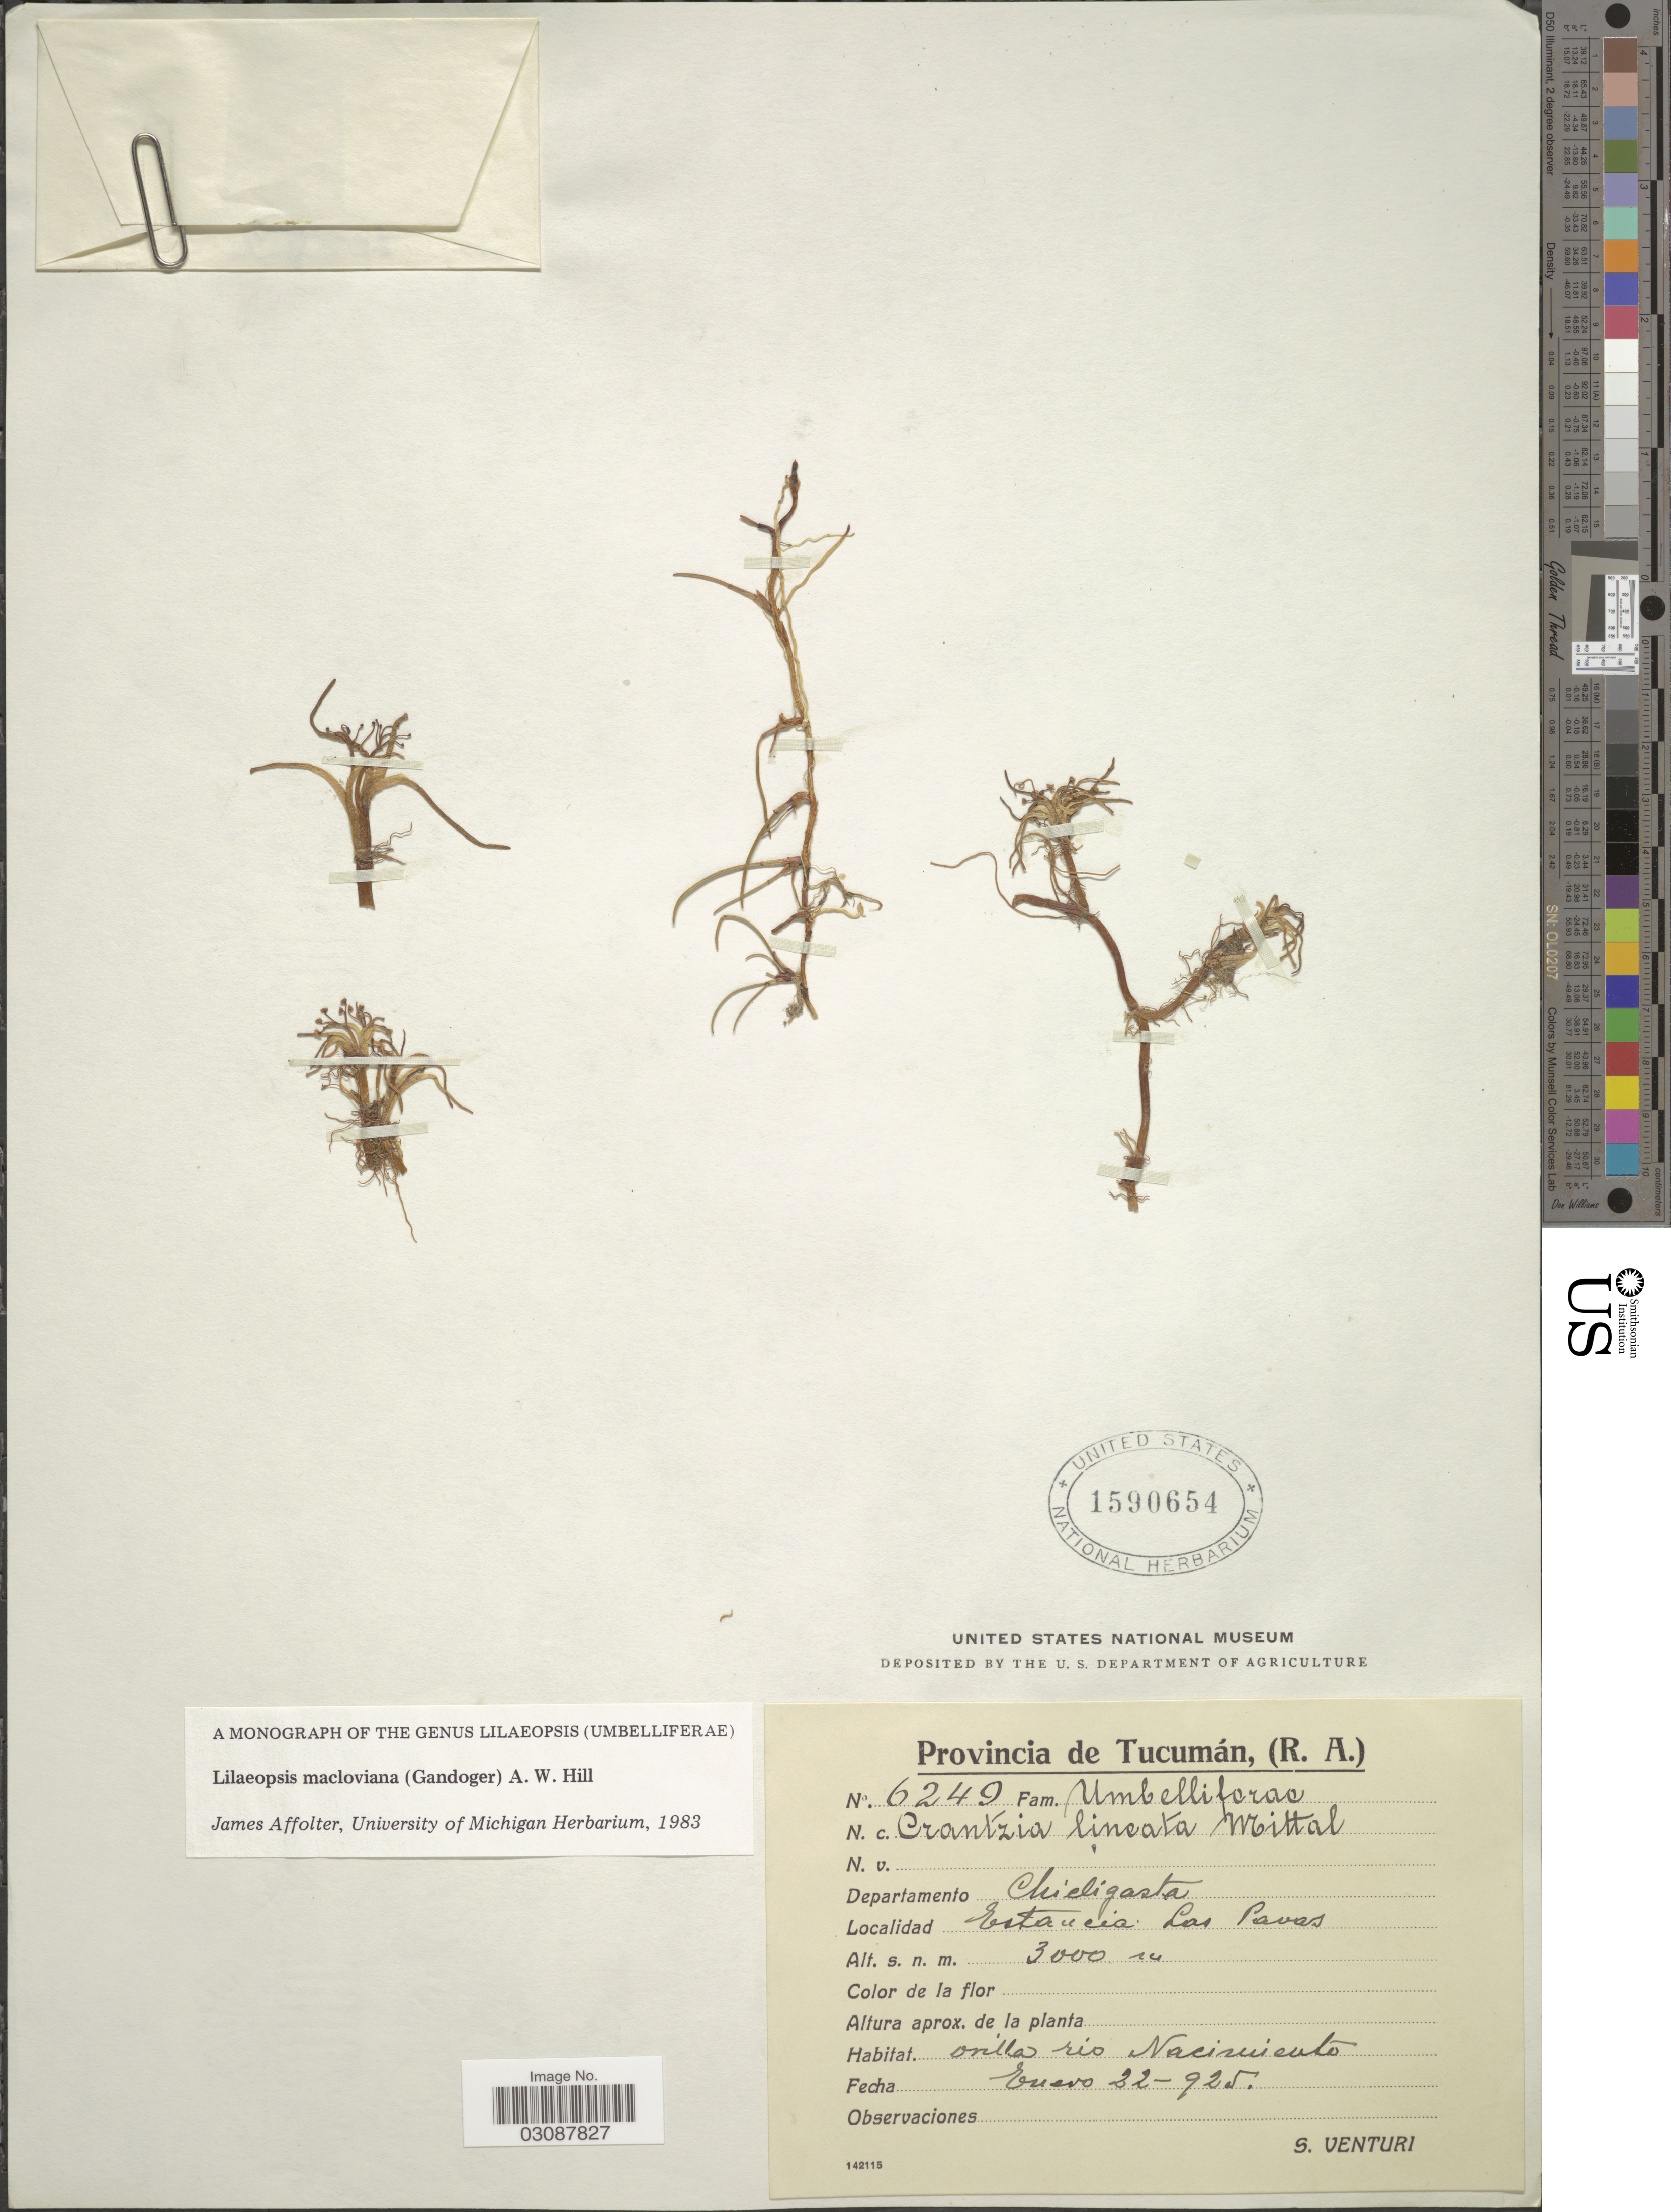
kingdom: Plantae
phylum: Tracheophyta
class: Magnoliopsida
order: Apiales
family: Apiaceae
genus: Lilaeopsis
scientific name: Lilaeopsis macloviana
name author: (Gand.) A.W. Hill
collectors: S. Venturi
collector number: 6249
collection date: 1925-01-22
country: Argentina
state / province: Tucuman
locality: Provincia de Tucumán, (R.A.), Departamento Chicligasta, Estancia Las Pavas.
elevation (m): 3000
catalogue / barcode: US 1590654